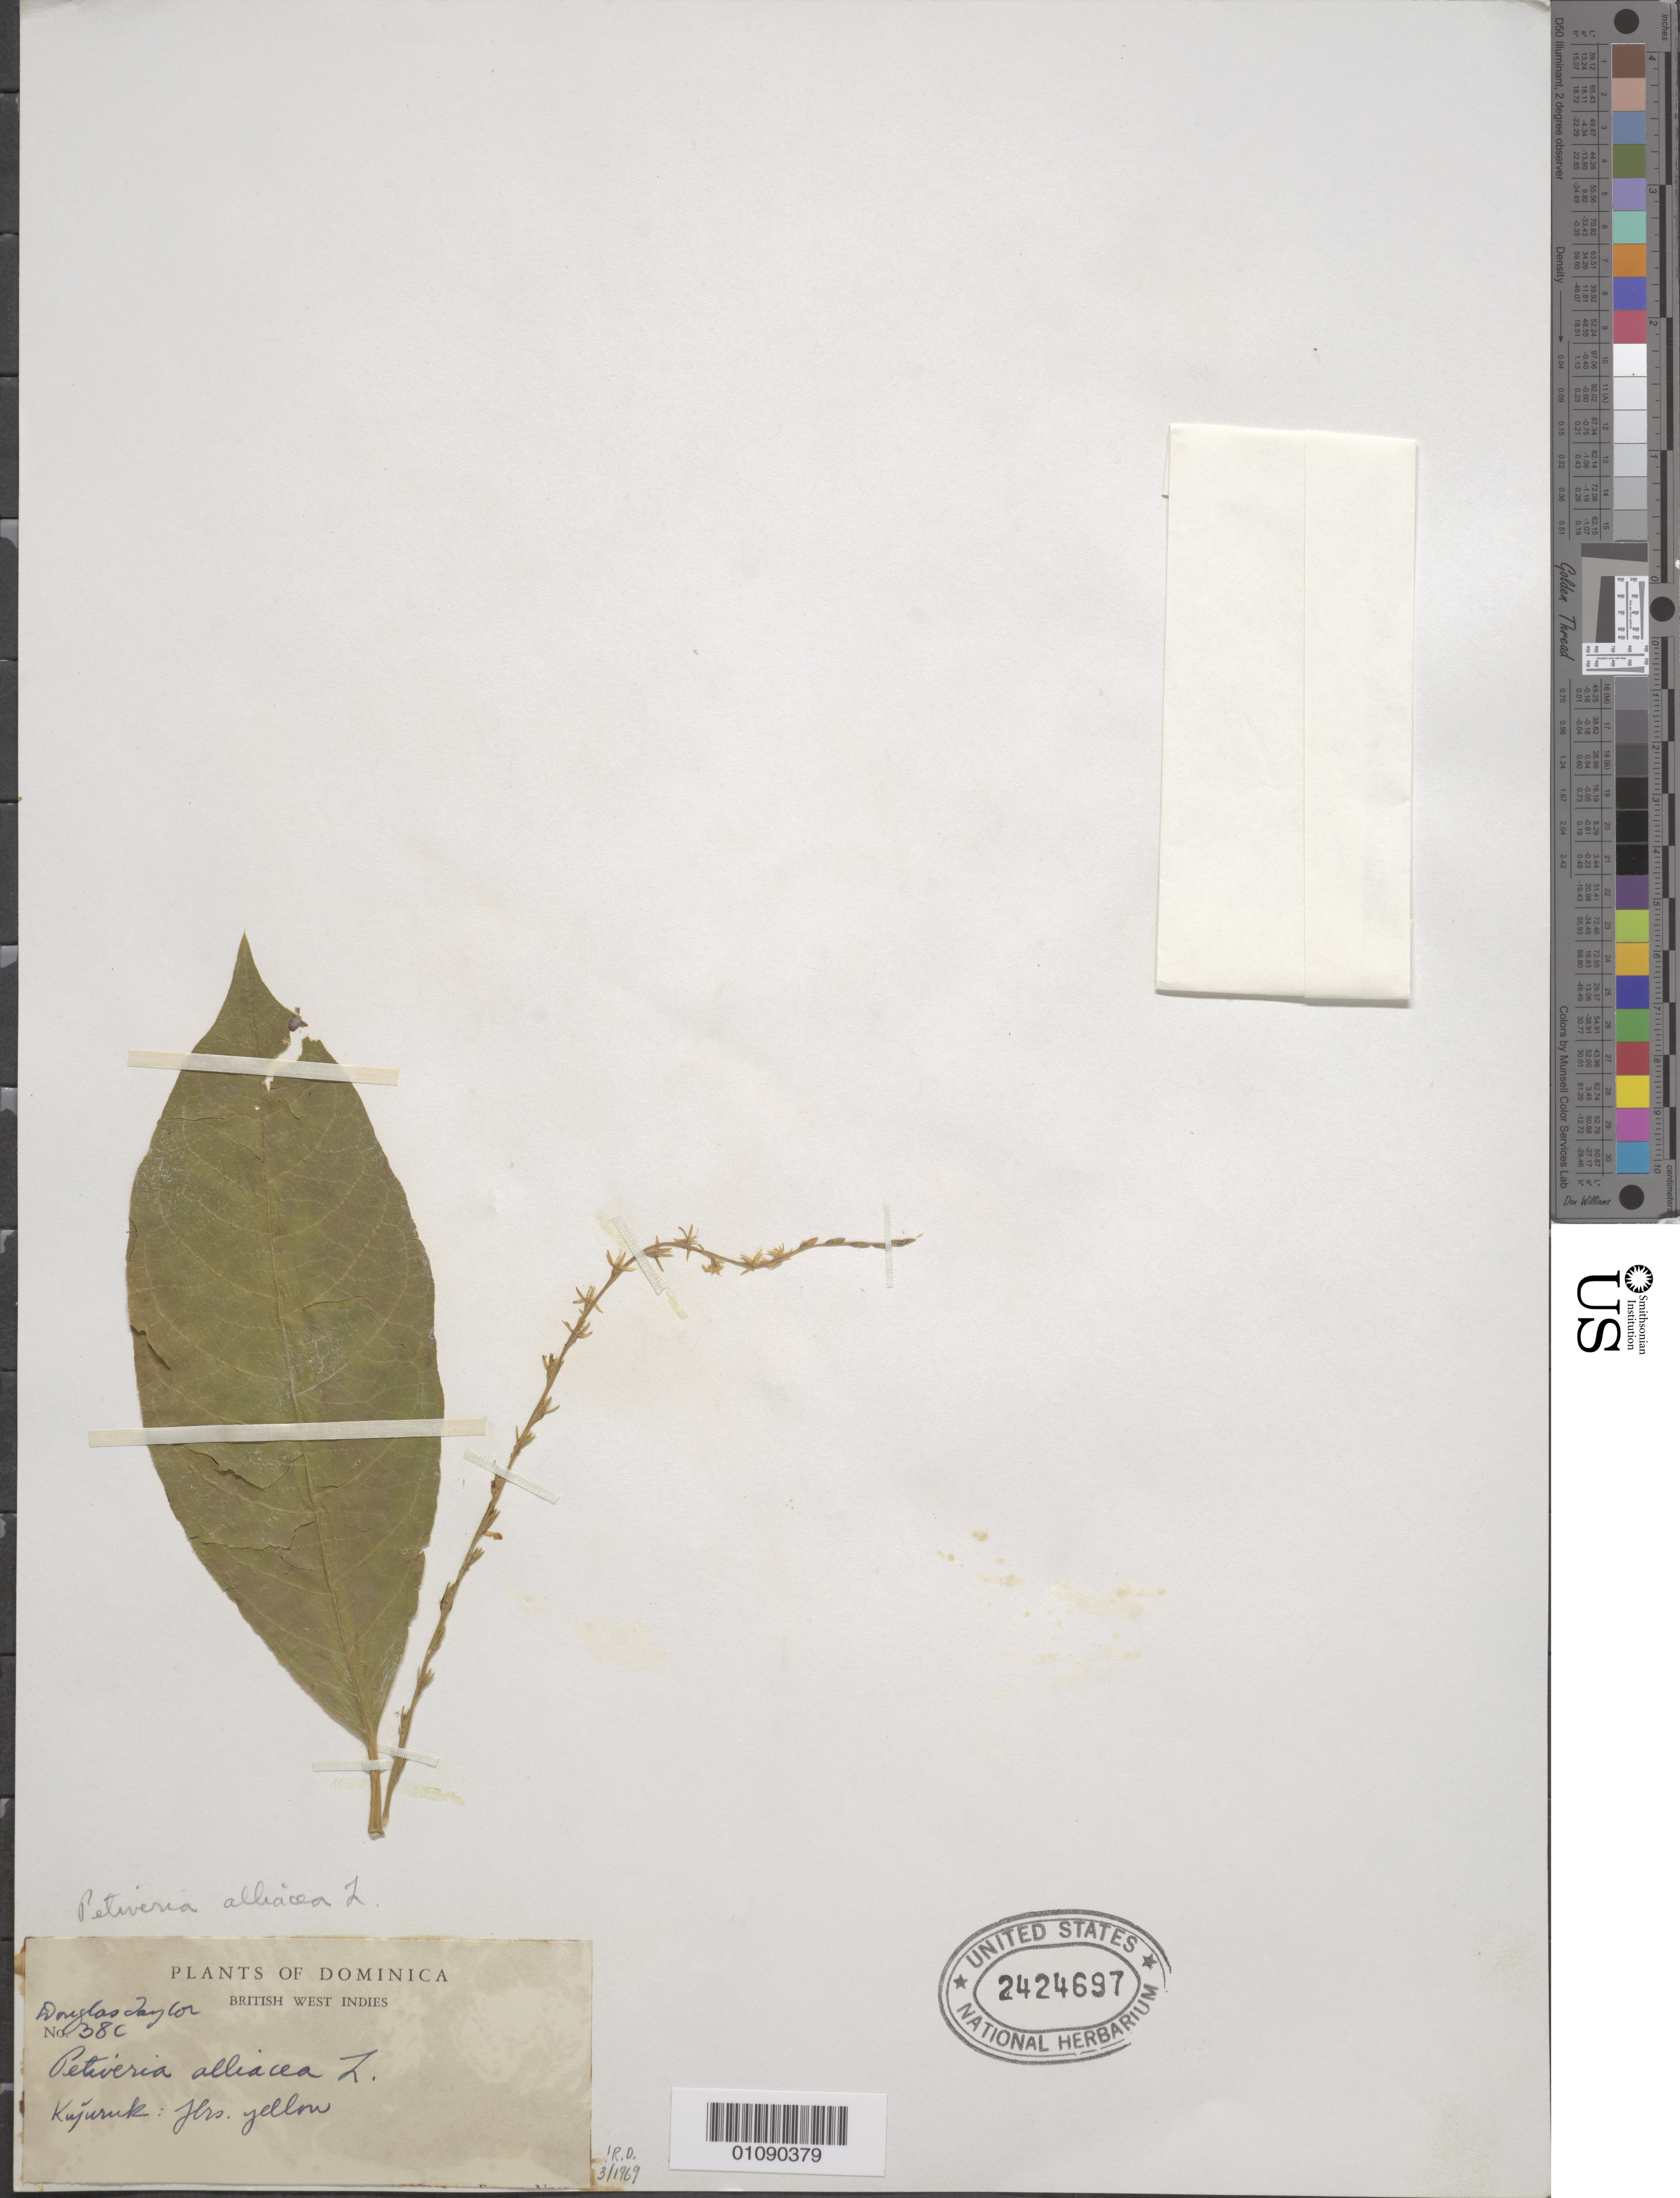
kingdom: Plantae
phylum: Tracheophyta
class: Magnoliopsida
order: Caryophyllales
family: Phytolaccaceae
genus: Petiveria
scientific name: Petiveria alliacea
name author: L.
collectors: D. Taylor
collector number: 38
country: Dominica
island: Dominica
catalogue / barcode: US 2424697